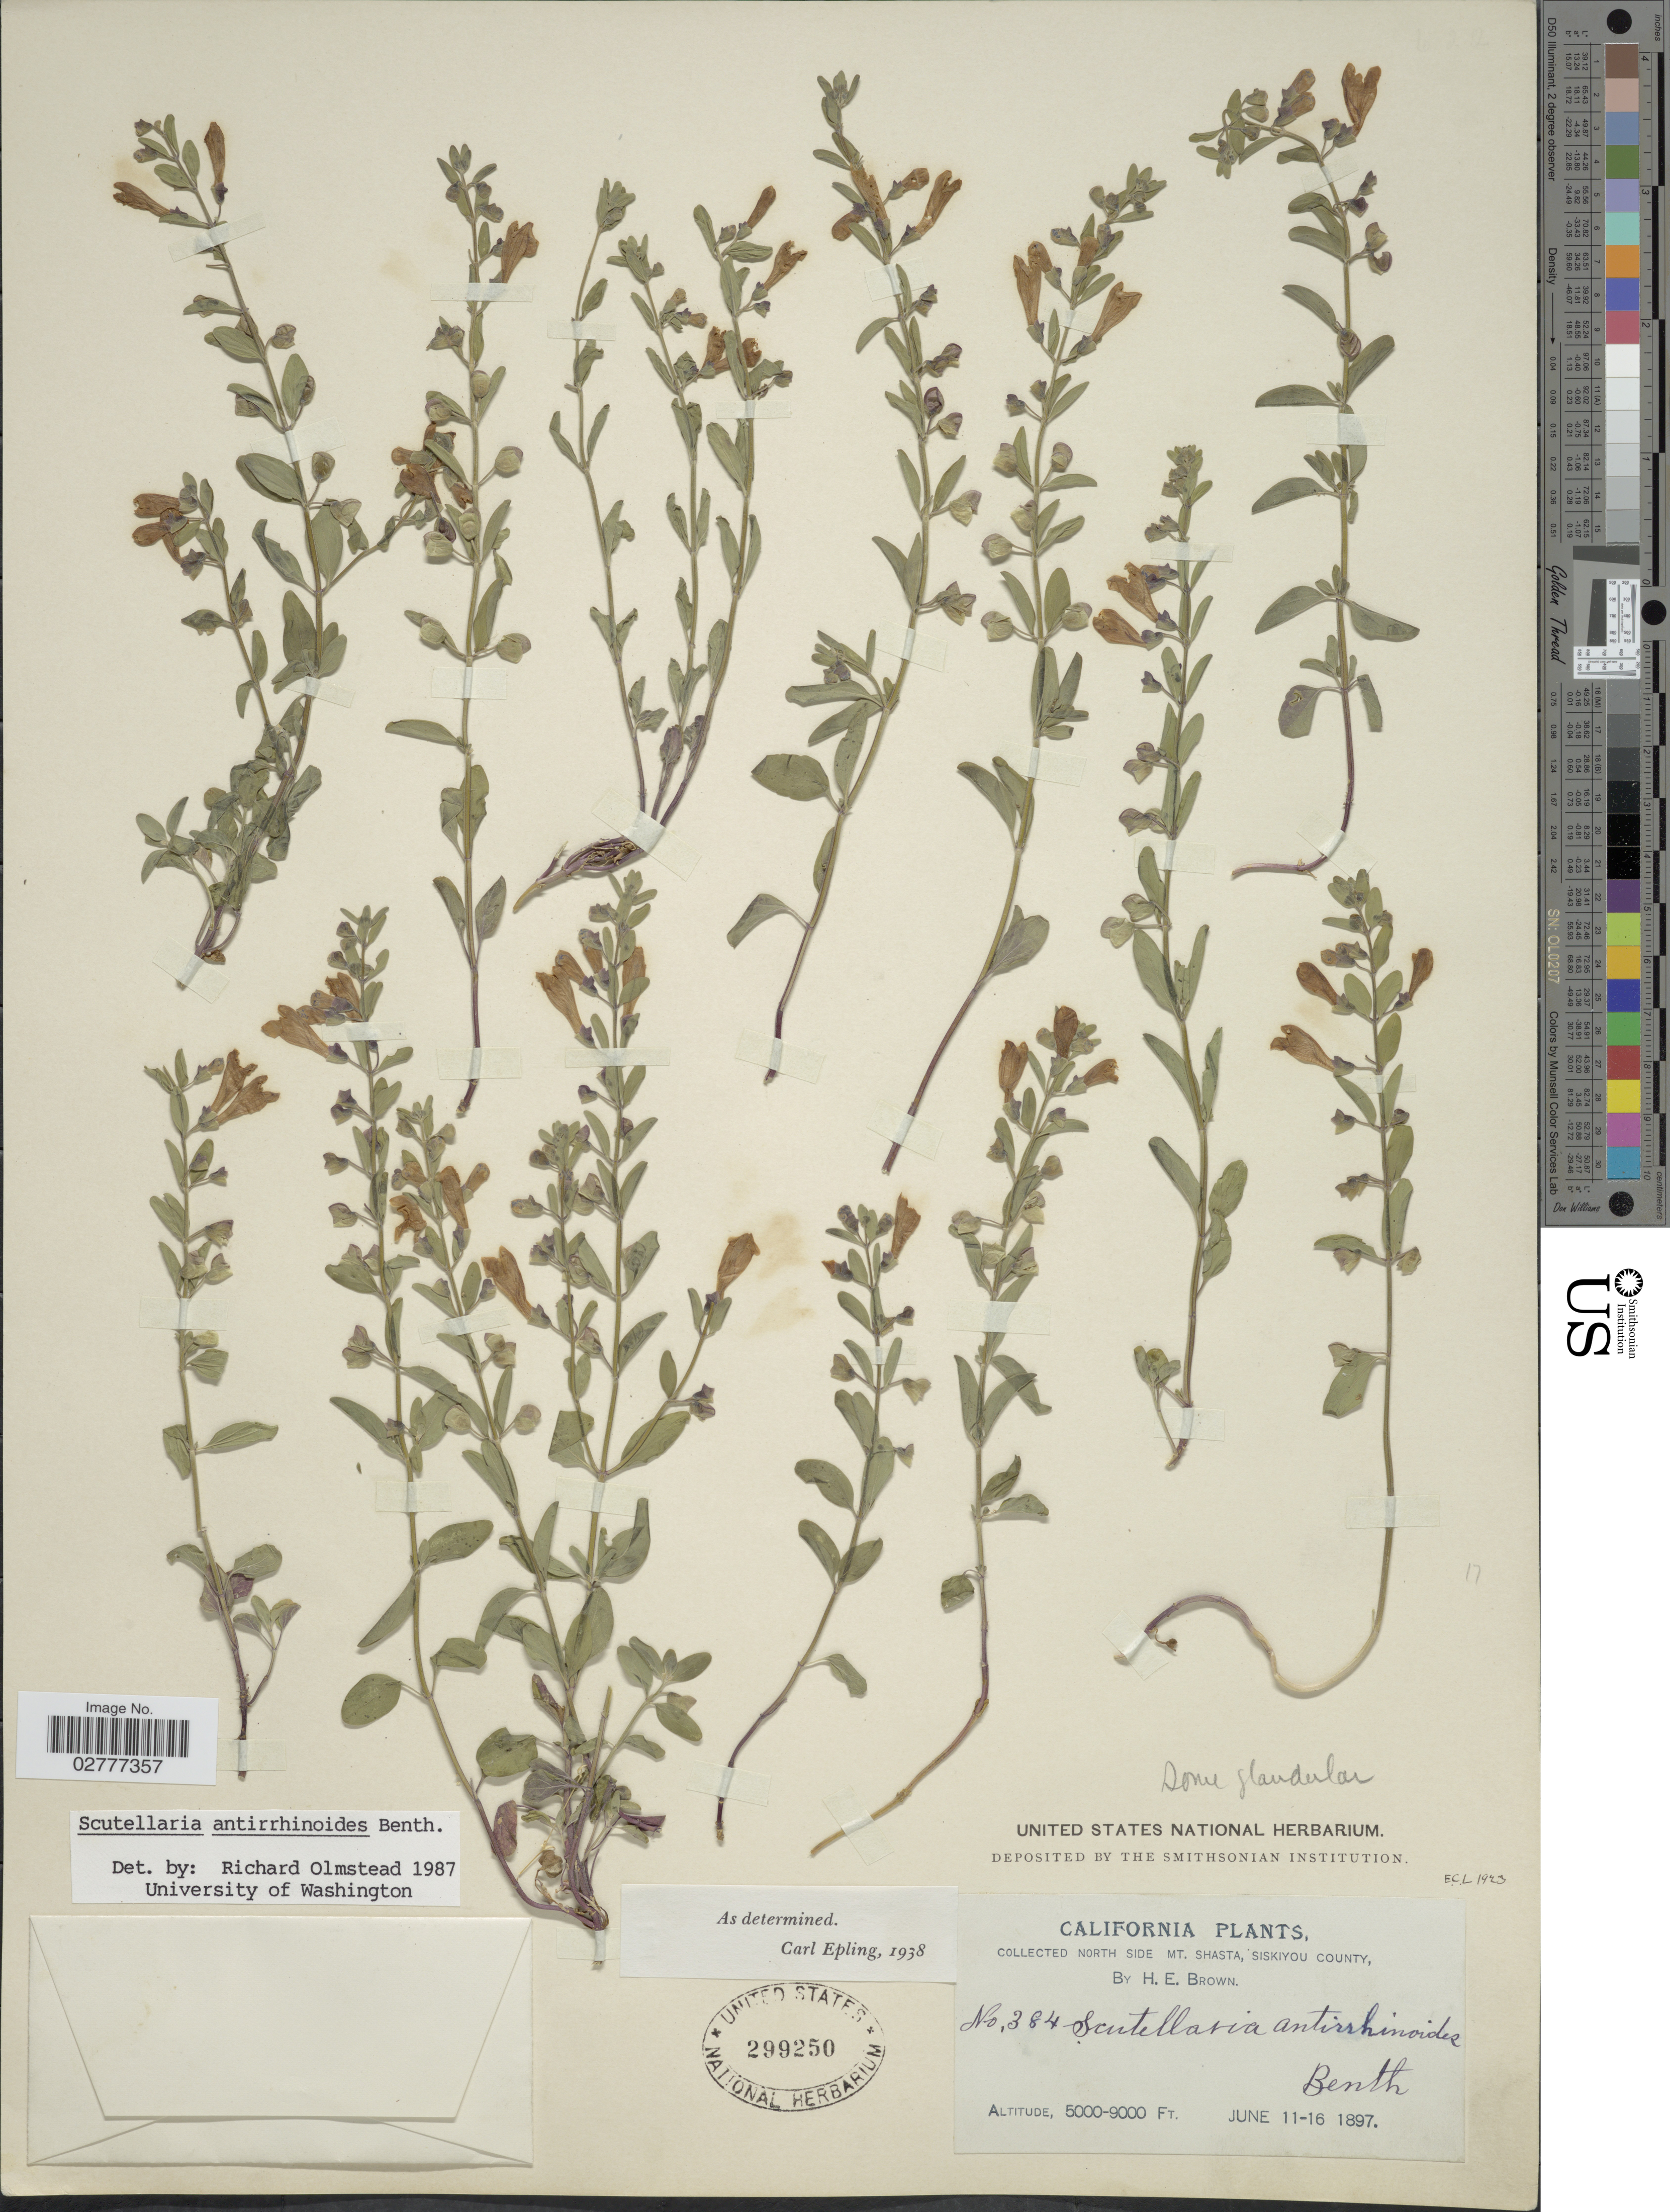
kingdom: Plantae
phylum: Tracheophyta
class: Magnoliopsida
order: Lamiales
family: Lamiaceae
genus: Scutellaria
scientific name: Scutellaria antirrhinoides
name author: Benth.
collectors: H. E. Brown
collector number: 384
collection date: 1897-06-11/1897-06-16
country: United States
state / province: California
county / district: Siskiyou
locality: North side Mt. Shasta, Siskiyou County.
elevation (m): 1524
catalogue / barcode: US 299250